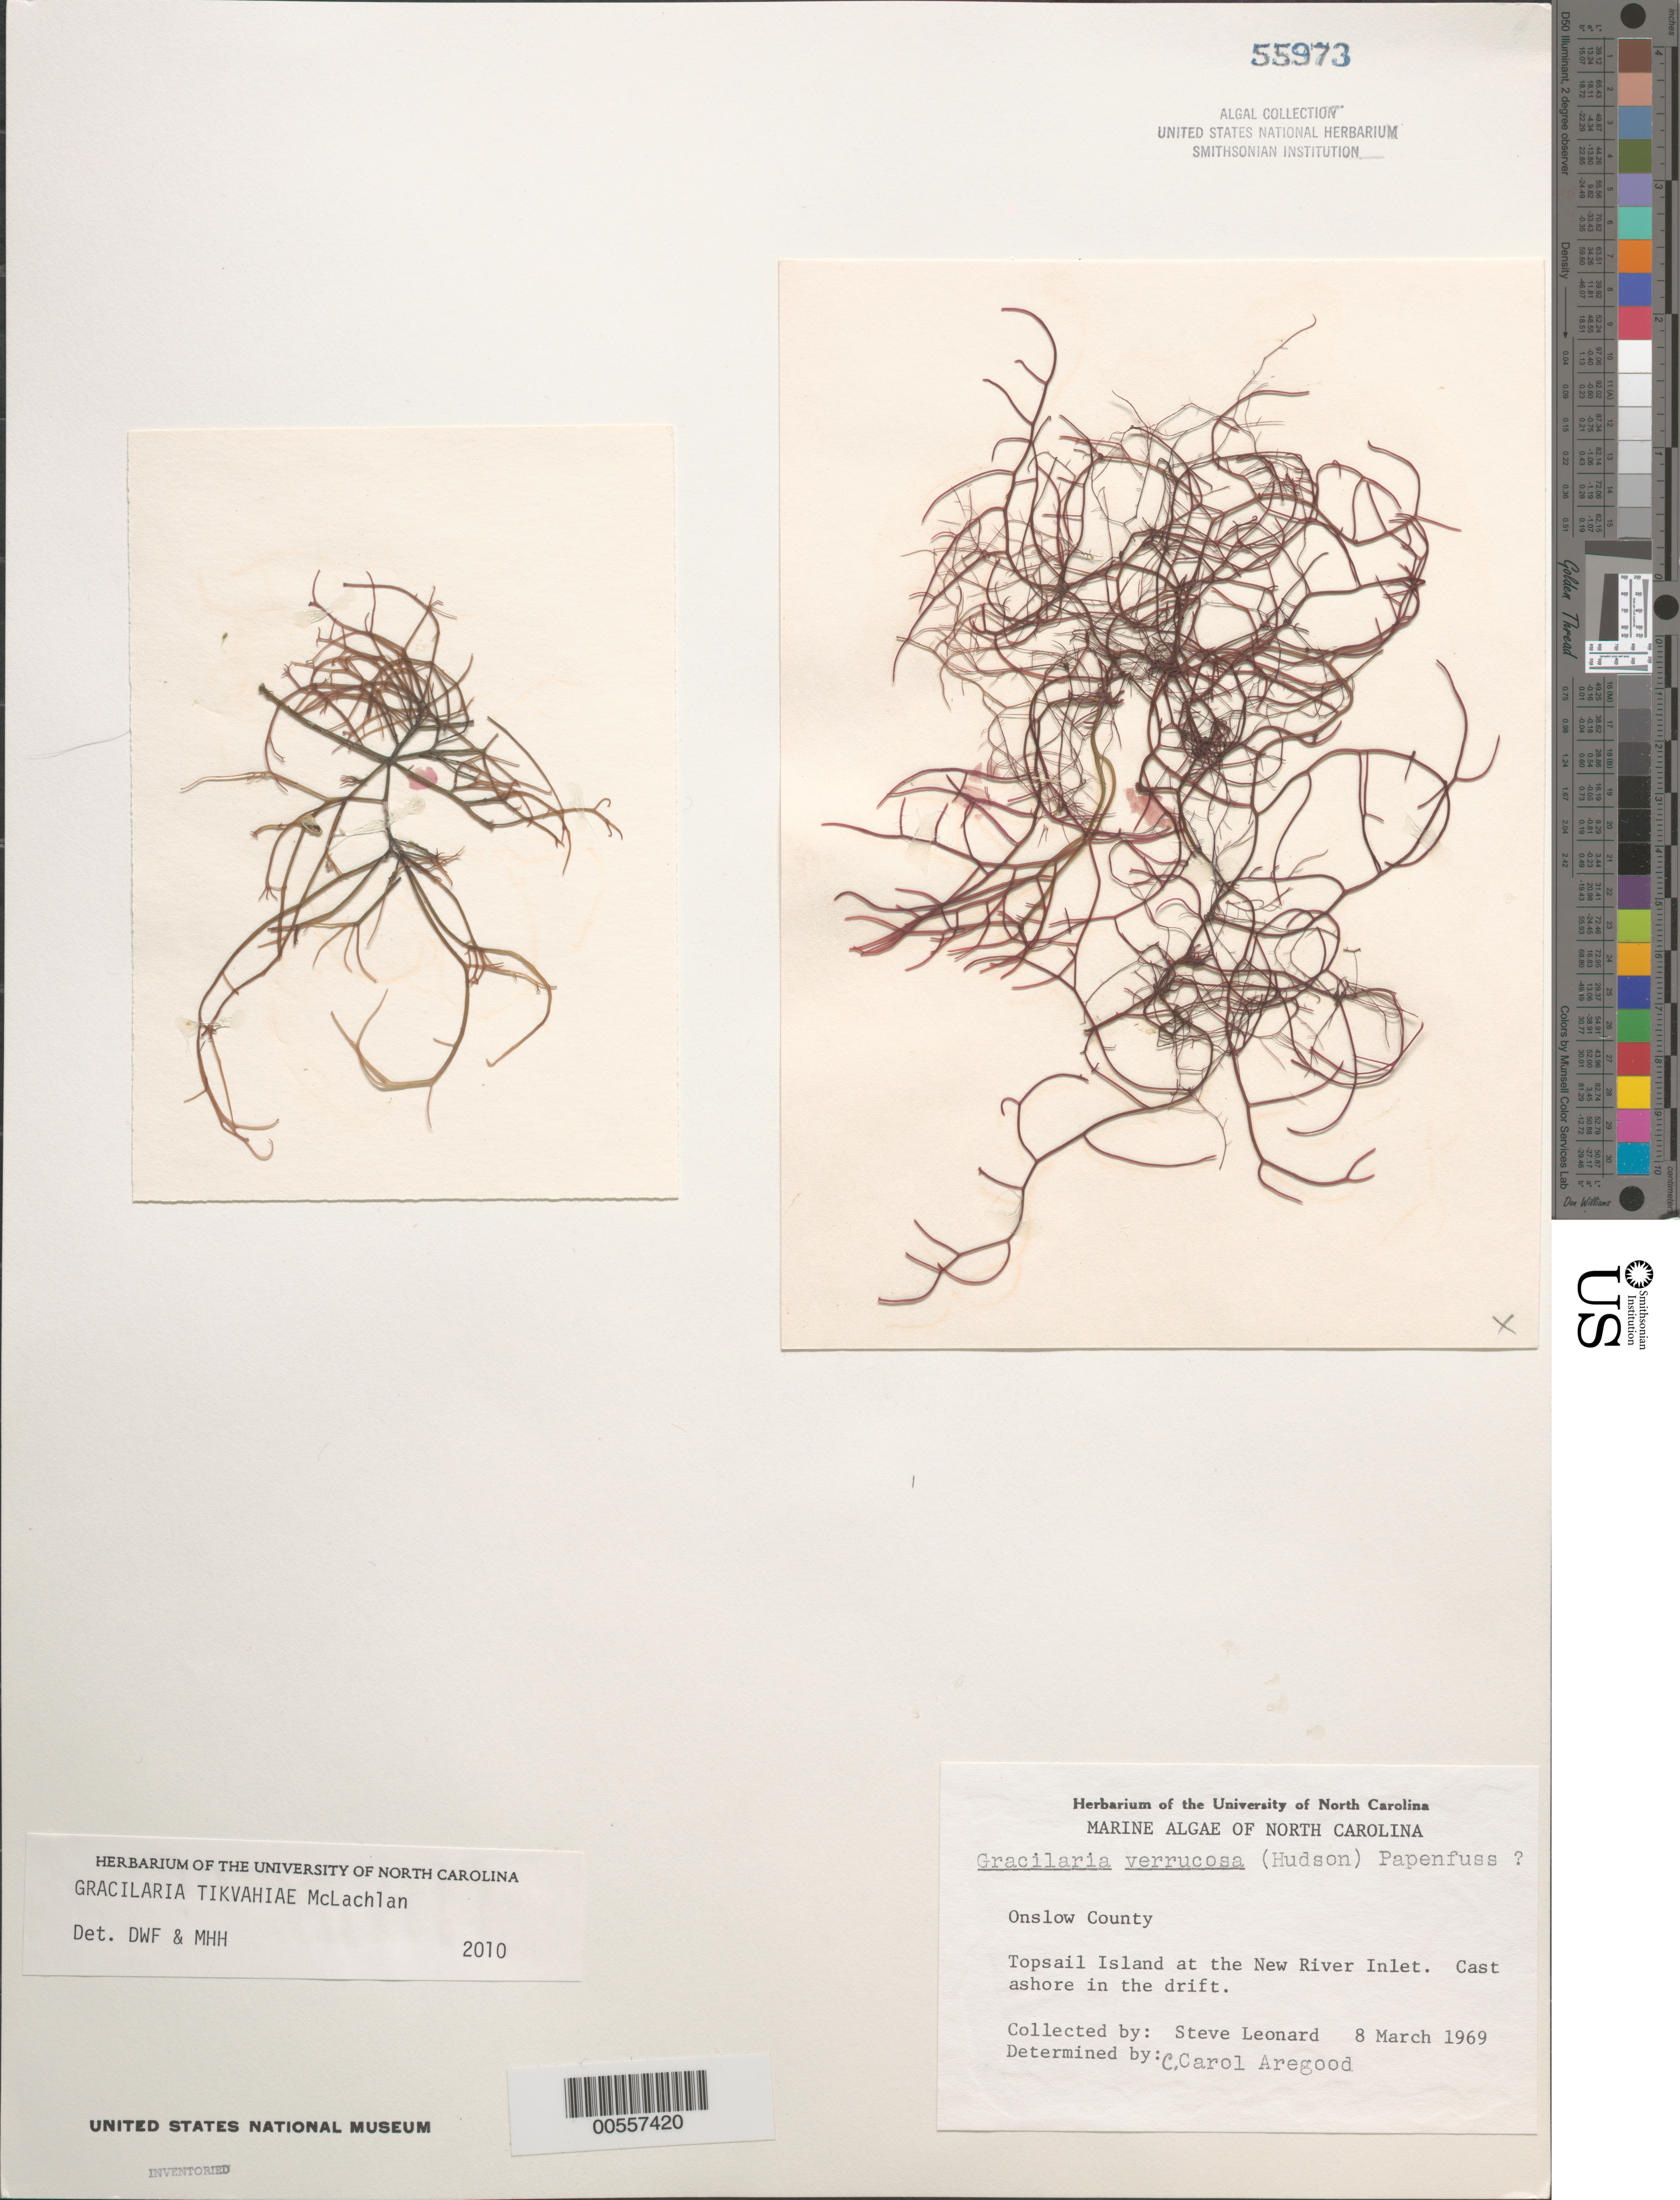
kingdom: Plantae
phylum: Rhodophyta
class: Florideophyceae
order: Gracilariales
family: Gracilariaceae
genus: Gracilaria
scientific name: Gracilaria tikvahiae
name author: McLachlan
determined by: Freshwater, D. W.; Hommersand, M. H.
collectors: S. Leonard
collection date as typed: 08 Mar 1969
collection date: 1969-03-08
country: United States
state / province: North Carolina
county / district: Onslow County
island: Topsail Island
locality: New River Inlet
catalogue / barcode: US 55973